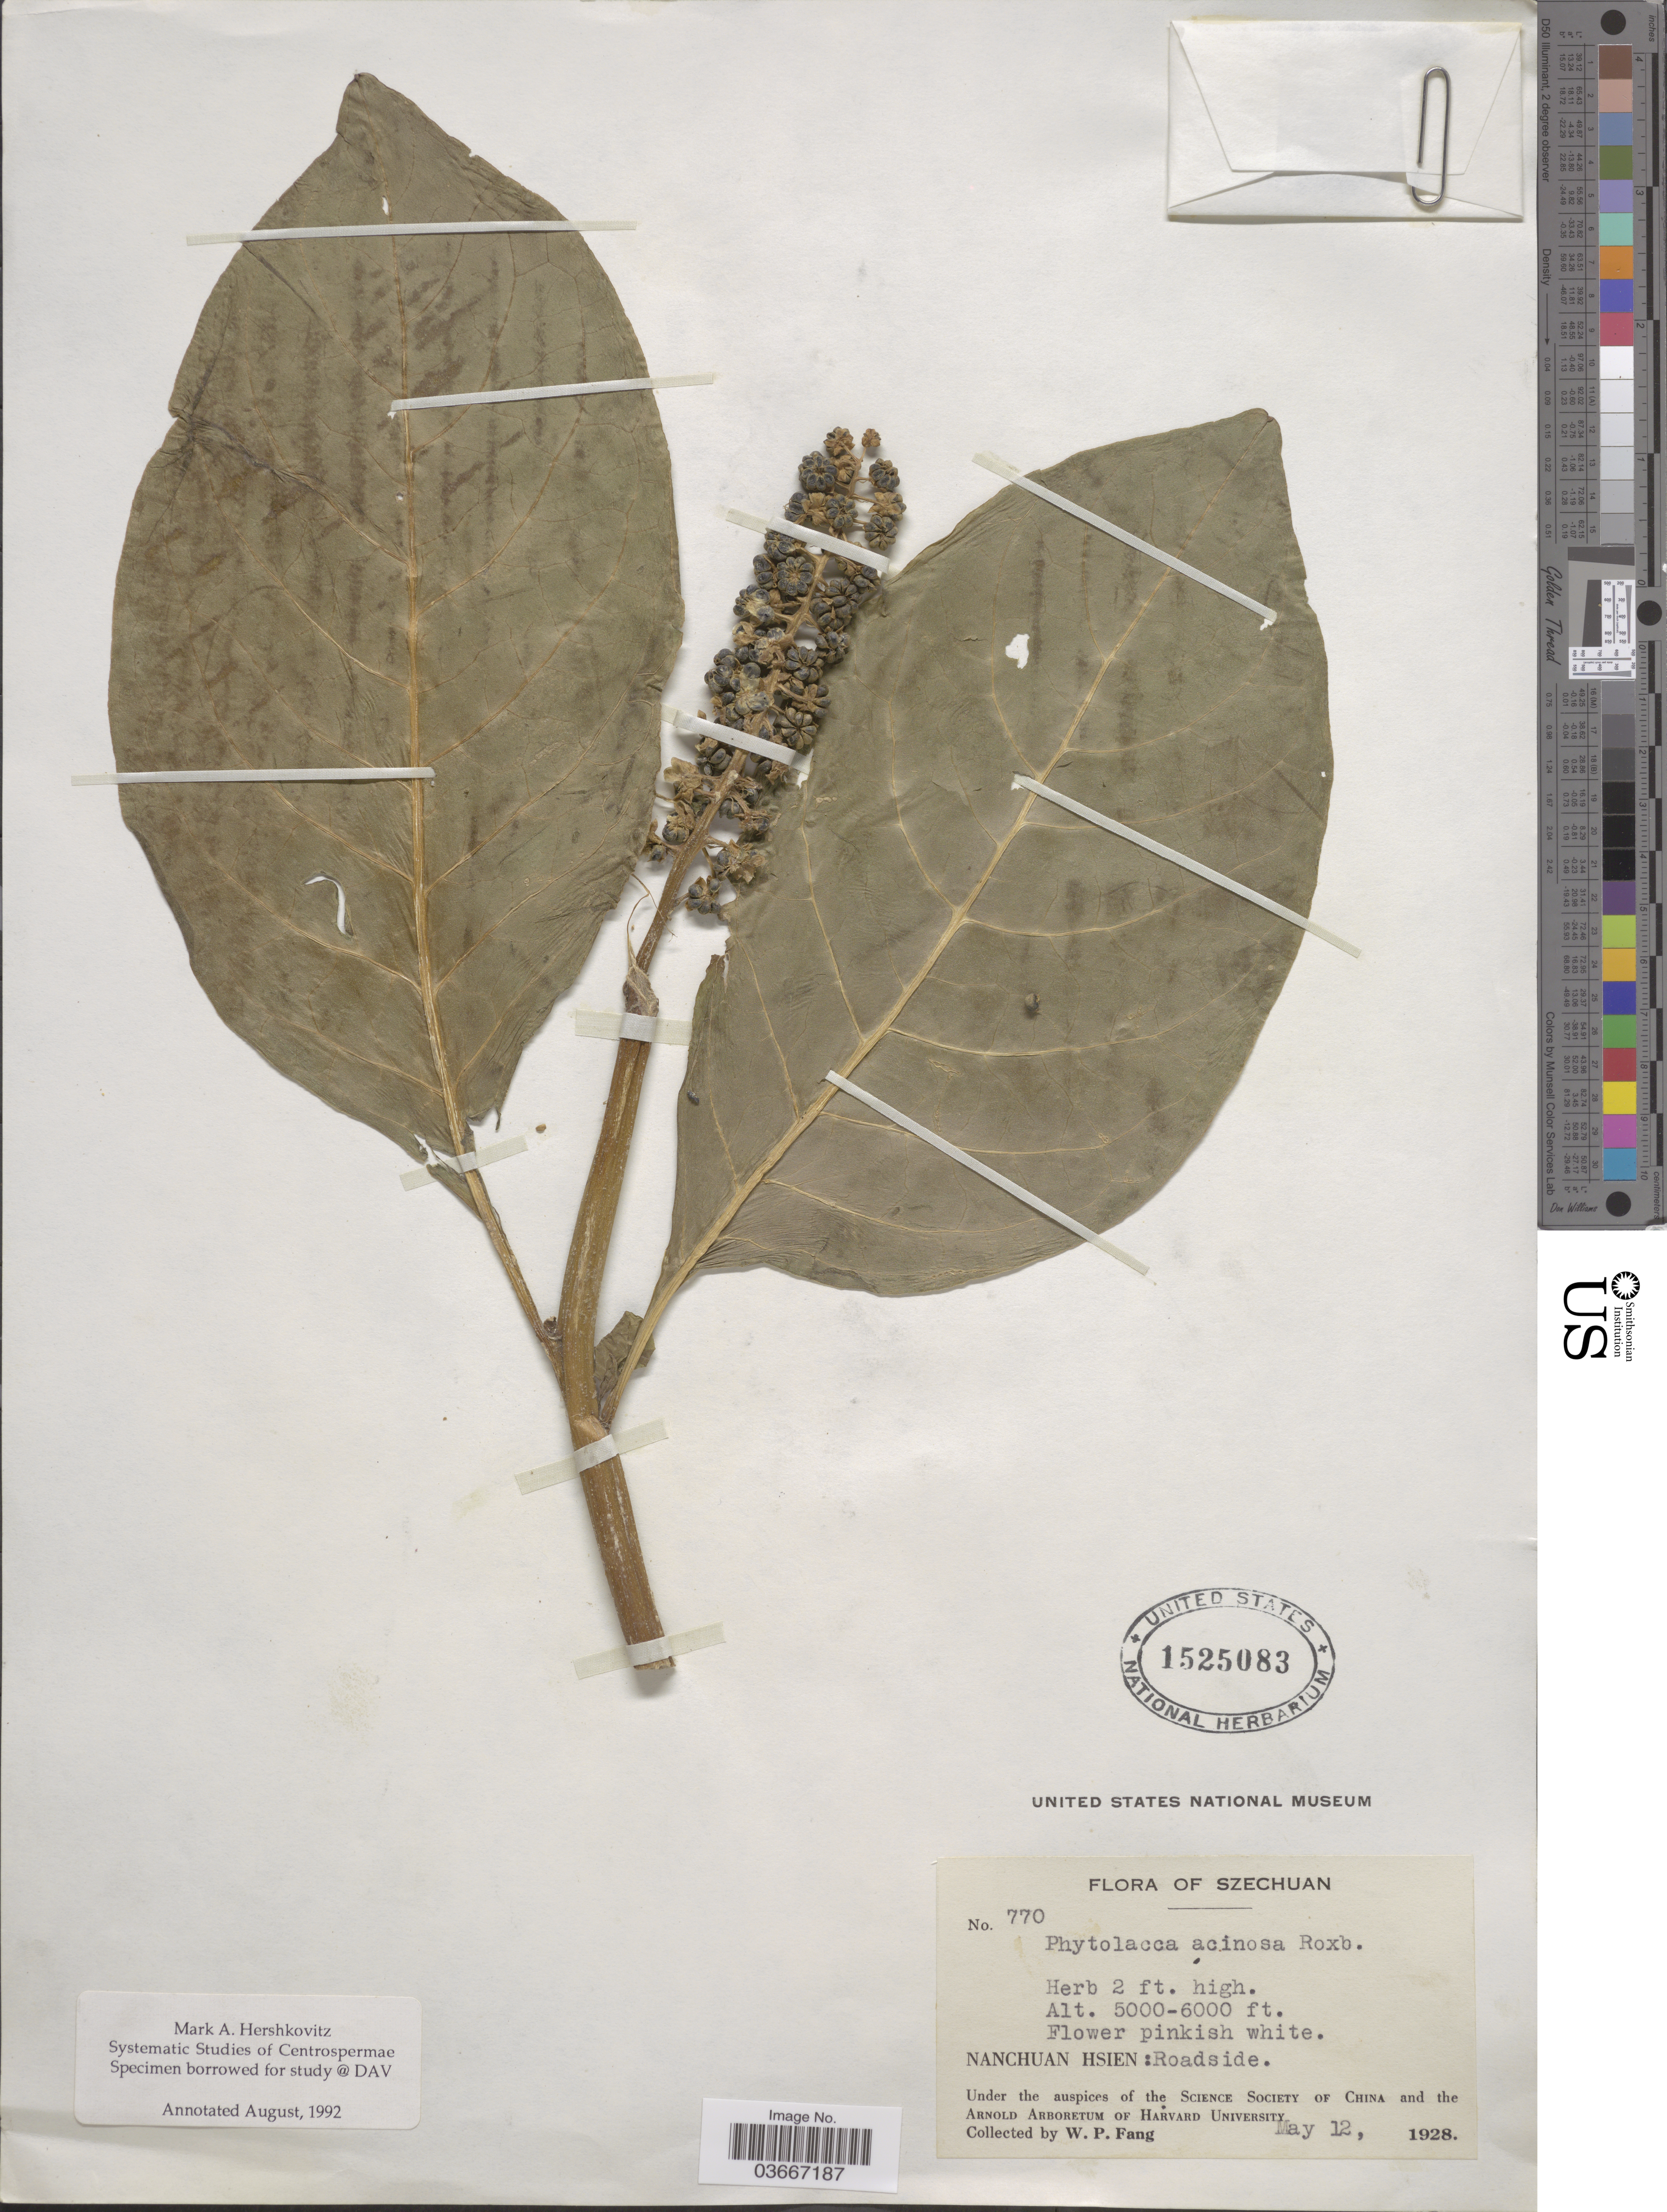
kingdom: Plantae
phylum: Tracheophyta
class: Magnoliopsida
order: Caryophyllales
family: Phytolaccaceae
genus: Phytolacca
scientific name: Phytolacca acinosa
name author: Roxb.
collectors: W. P. Fang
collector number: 770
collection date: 1928-05-12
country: China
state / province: Sichuan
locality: Szechuan. Nanchuan Hsien: Roadside.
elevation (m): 1524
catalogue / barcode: US 1525083